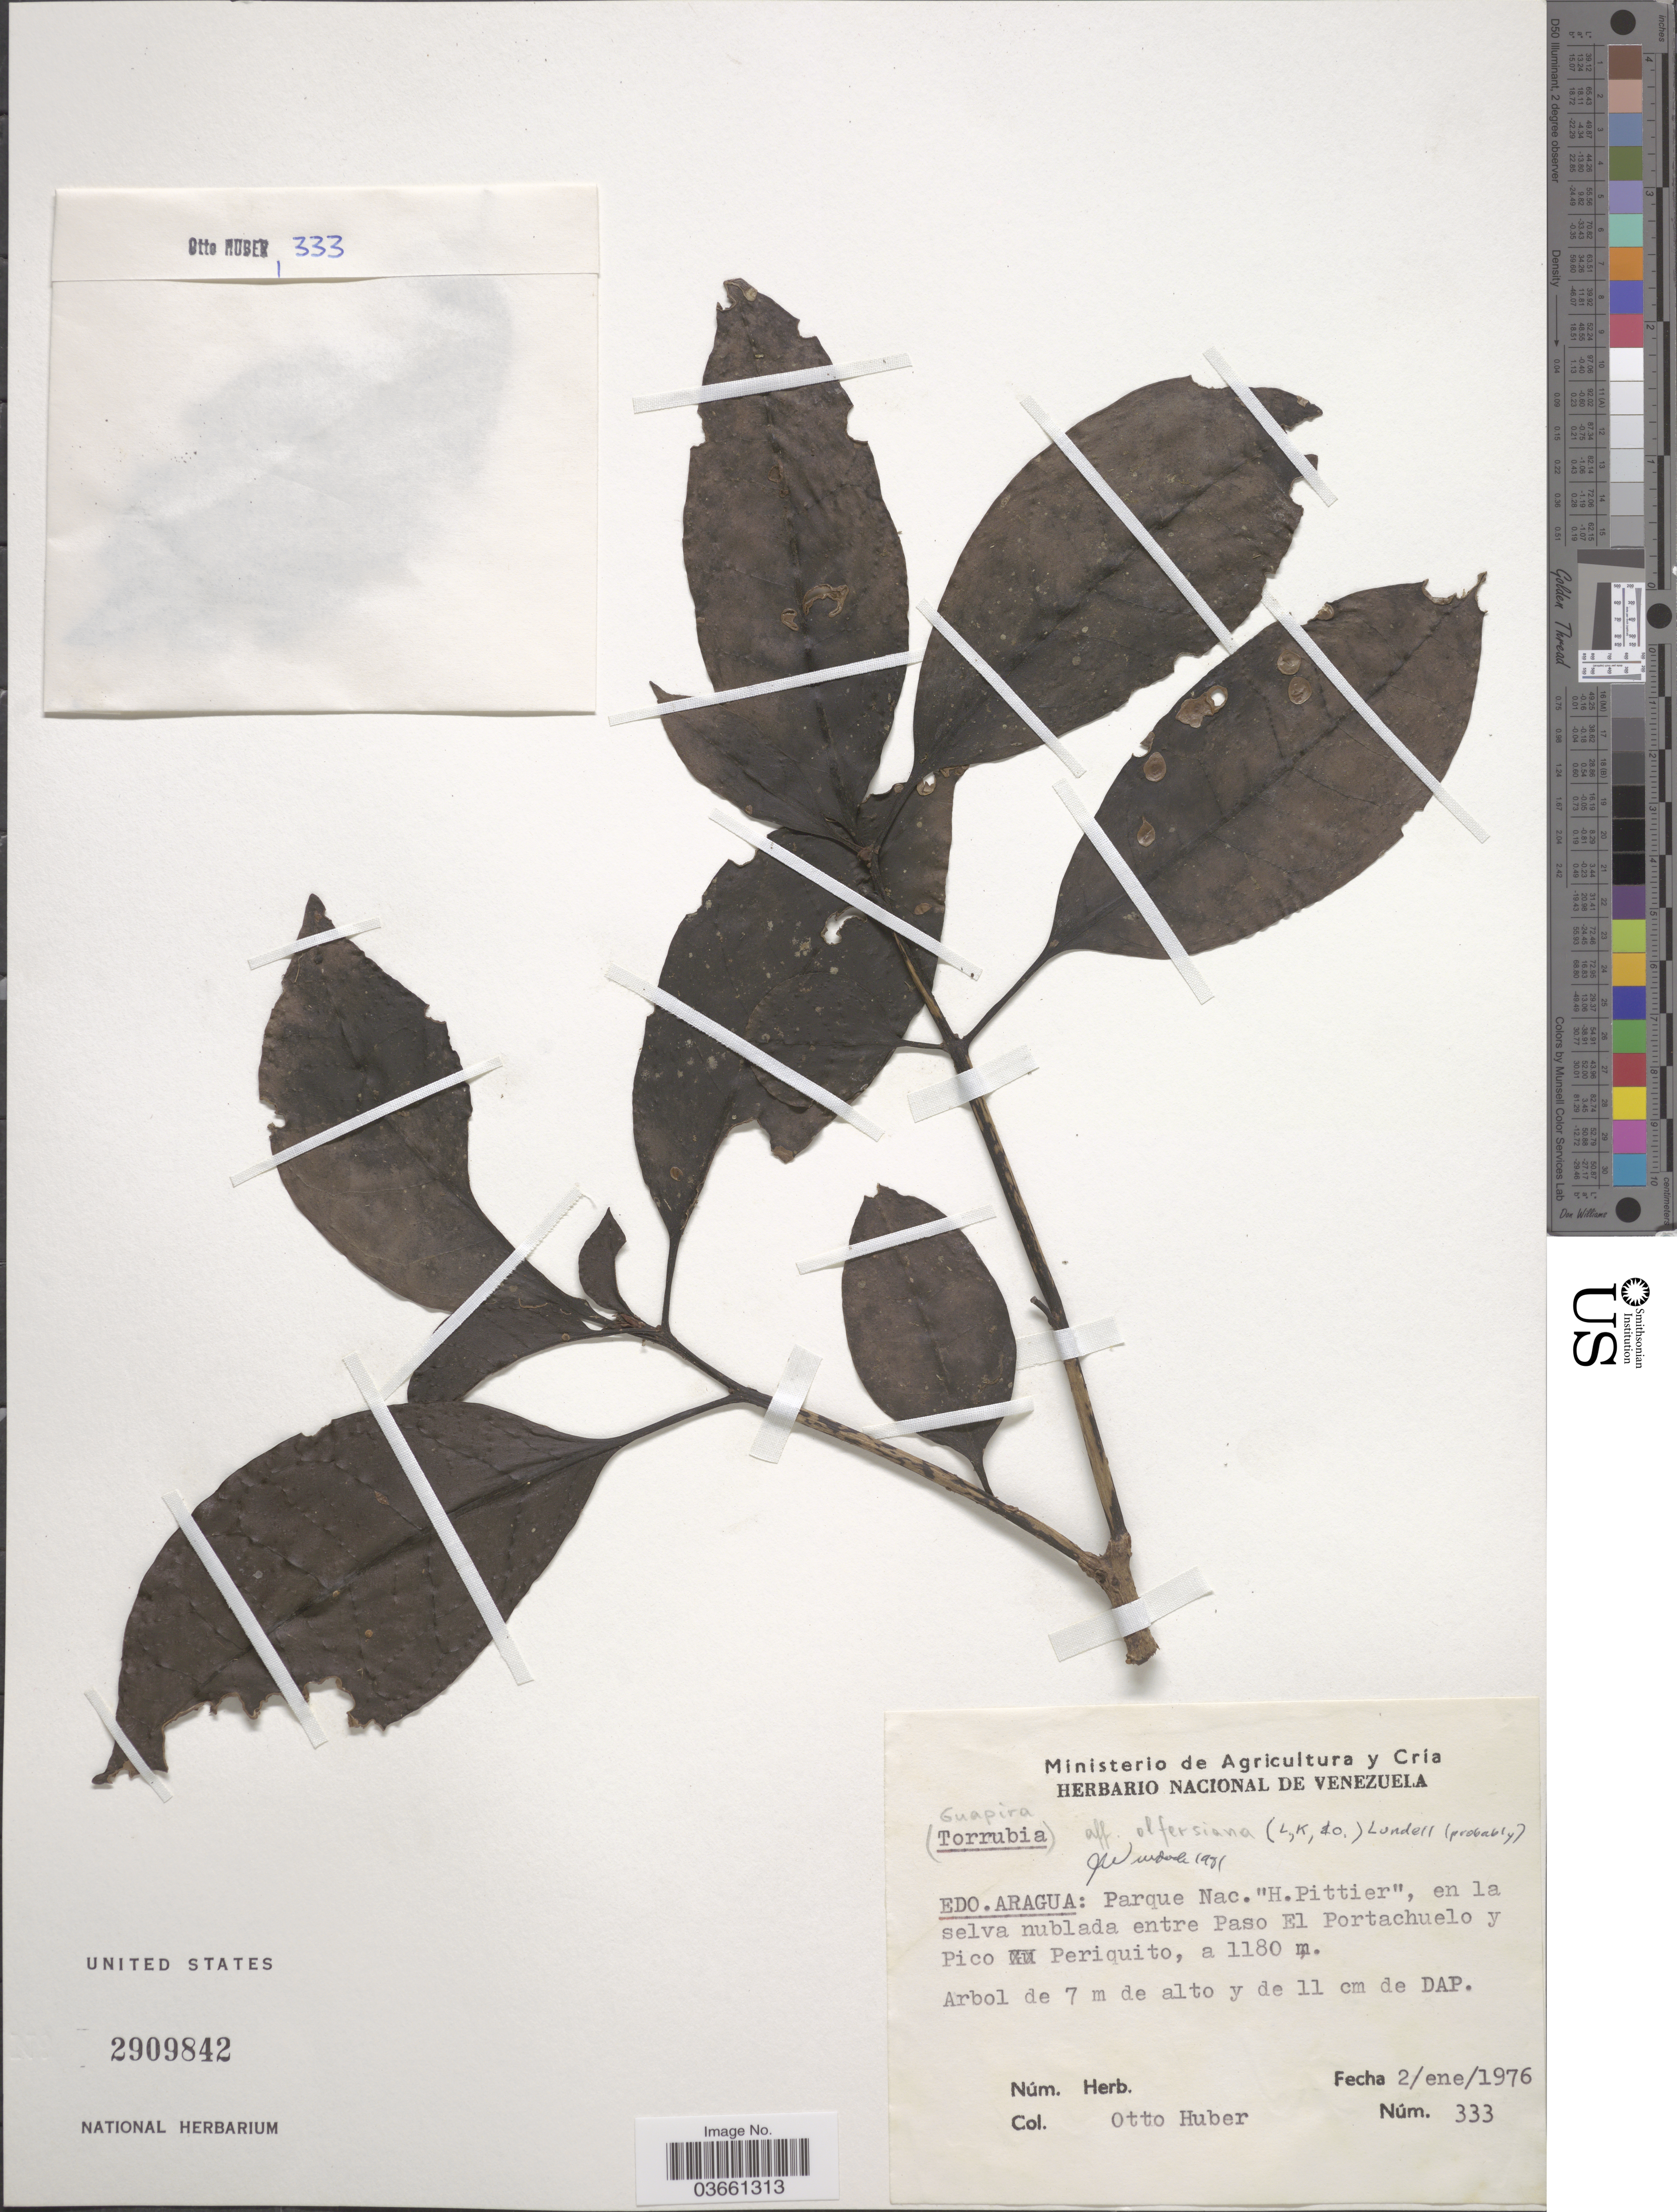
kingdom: Plantae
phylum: Tracheophyta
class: Magnoliopsida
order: Caryophyllales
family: Nyctaginaceae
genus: Guapira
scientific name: Guapira guianensis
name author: Aubl.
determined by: Steyermark, Julian A., (VEN)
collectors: O. Huber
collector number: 333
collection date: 1976-01-02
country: Venezuela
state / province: Aragua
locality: Parque Nac. "H. Pittier", en la selva nublada entre Paso El Portachuelo y Pico Periquito.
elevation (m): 1180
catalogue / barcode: US 2909842